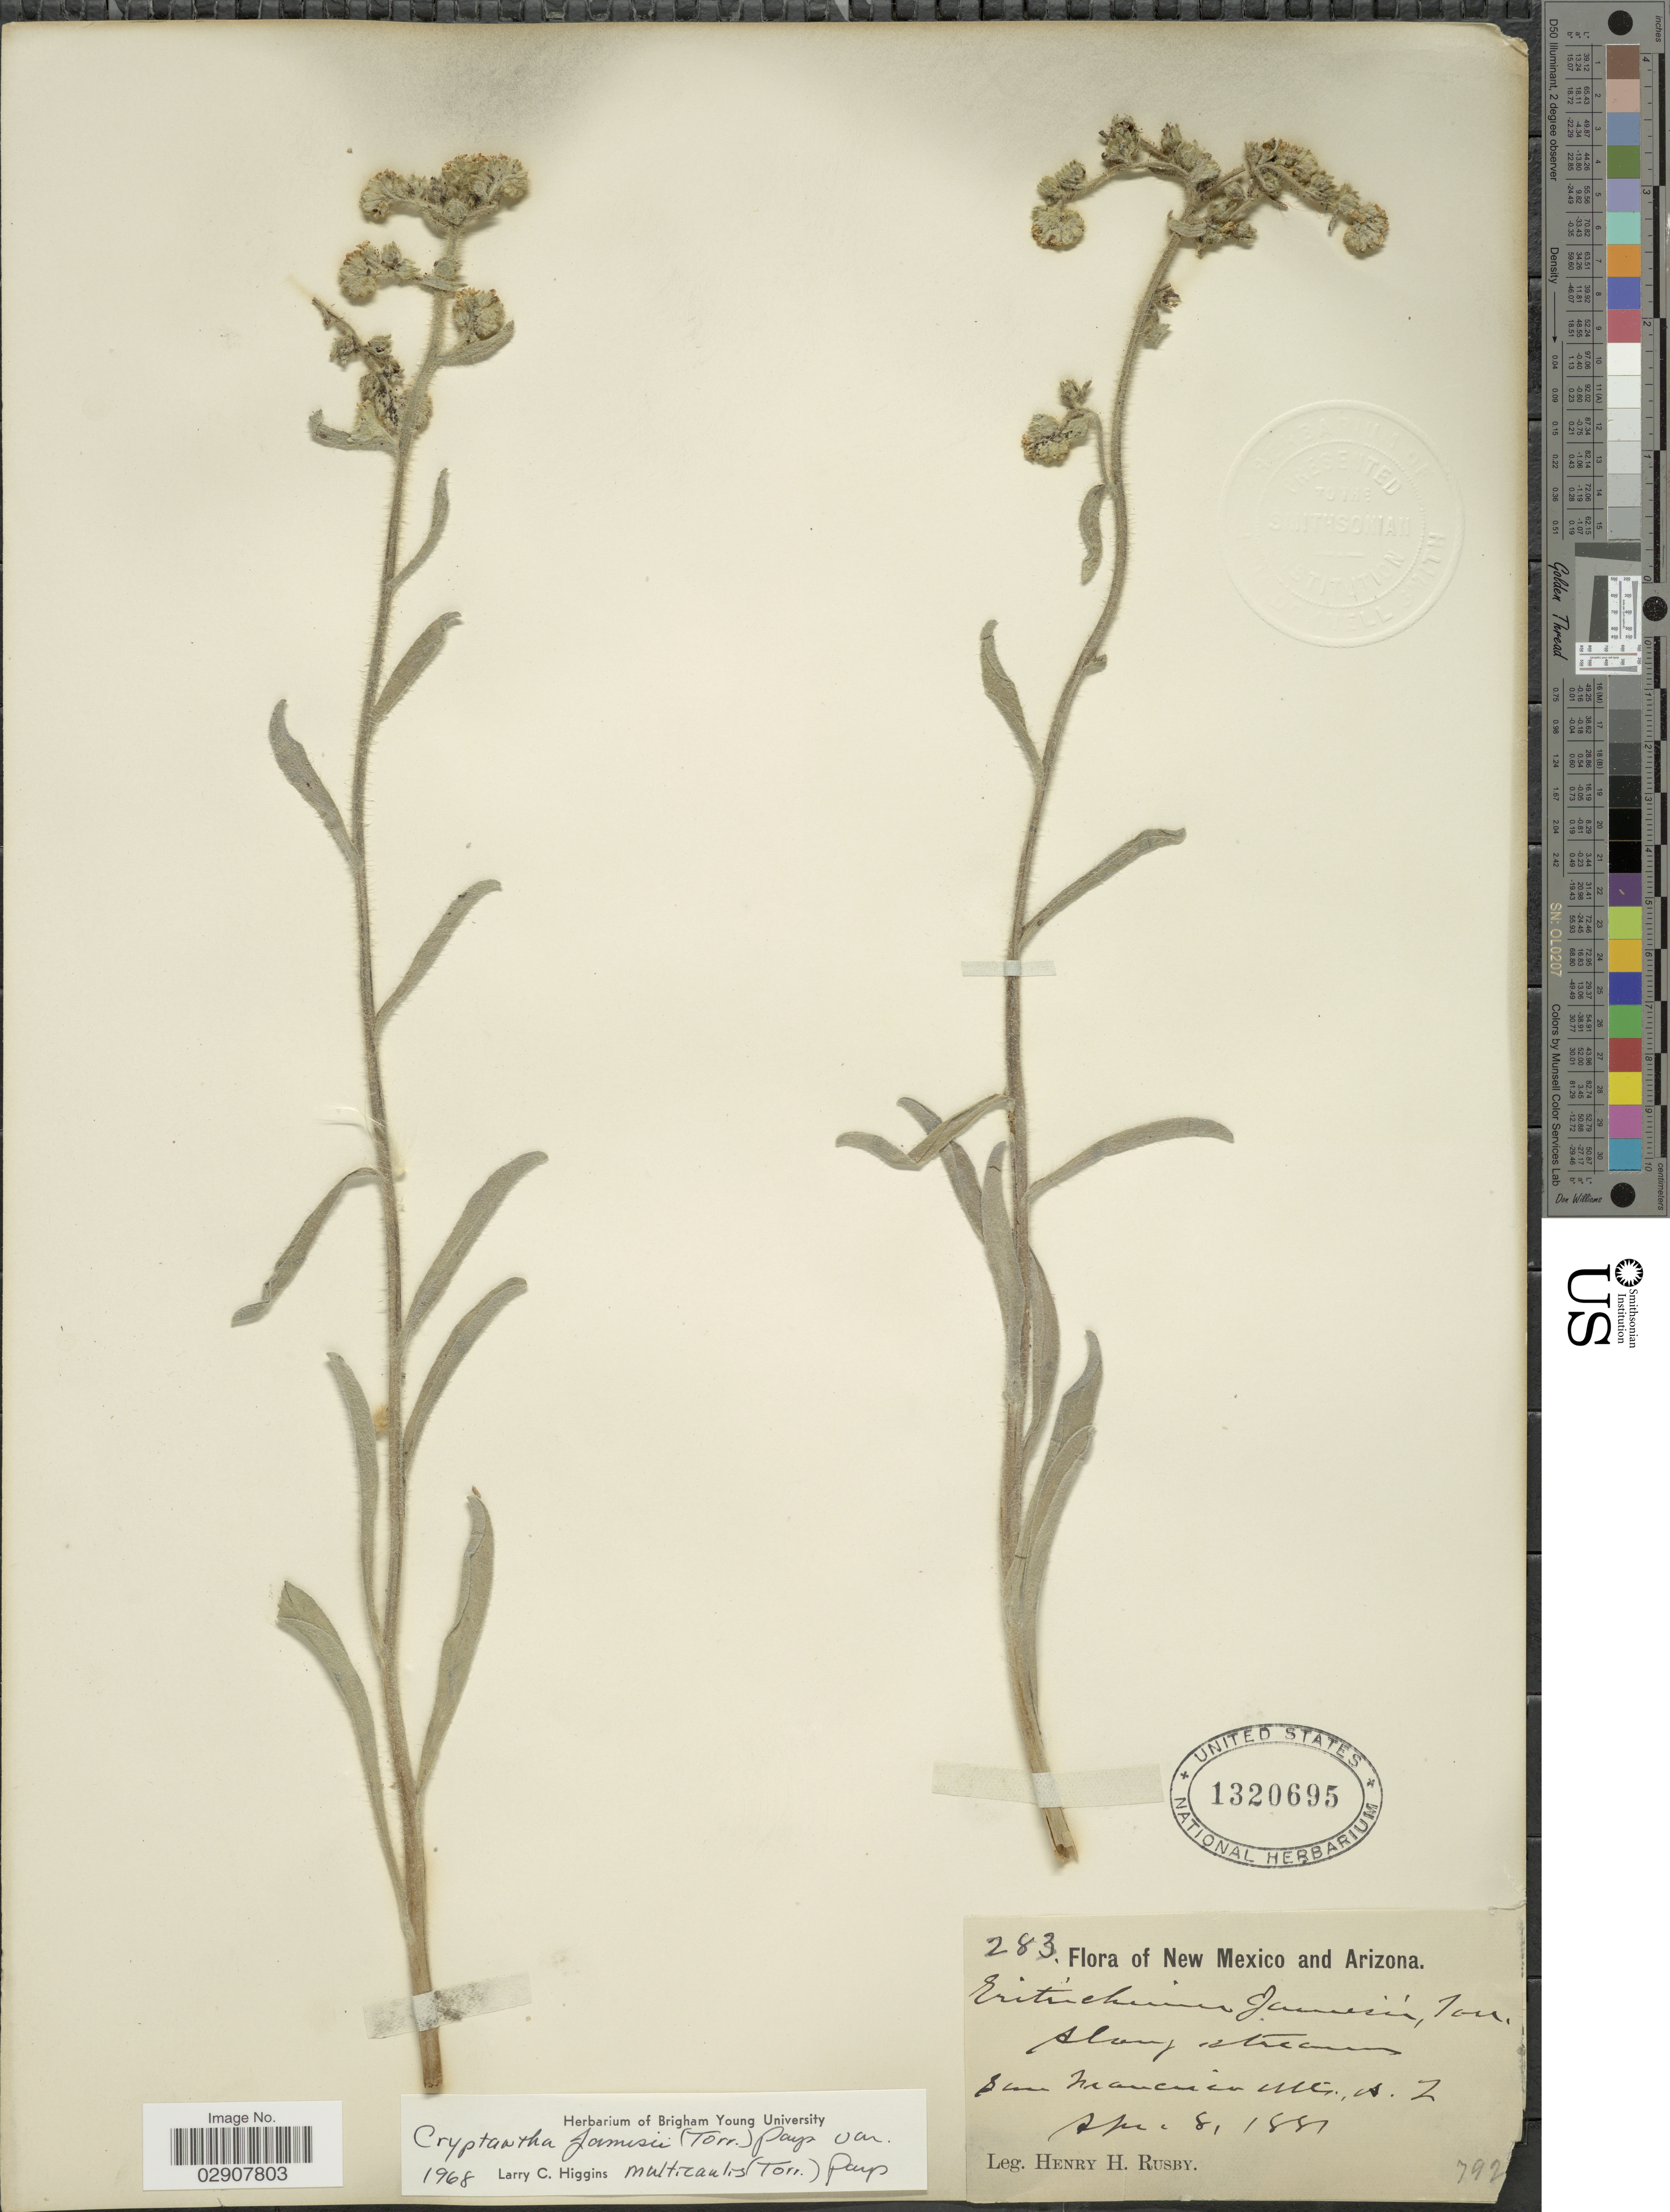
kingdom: Plantae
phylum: Tracheophyta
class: Magnoliopsida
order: Boraginales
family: Boraginaceae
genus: Cryptantha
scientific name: Cryptantha jamesii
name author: (Torr.) Payson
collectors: H. H. Rusby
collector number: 283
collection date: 1881-04-08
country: United States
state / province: Arizona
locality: San Francisco Mts., A.Z. Arizona.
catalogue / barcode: US 1320695